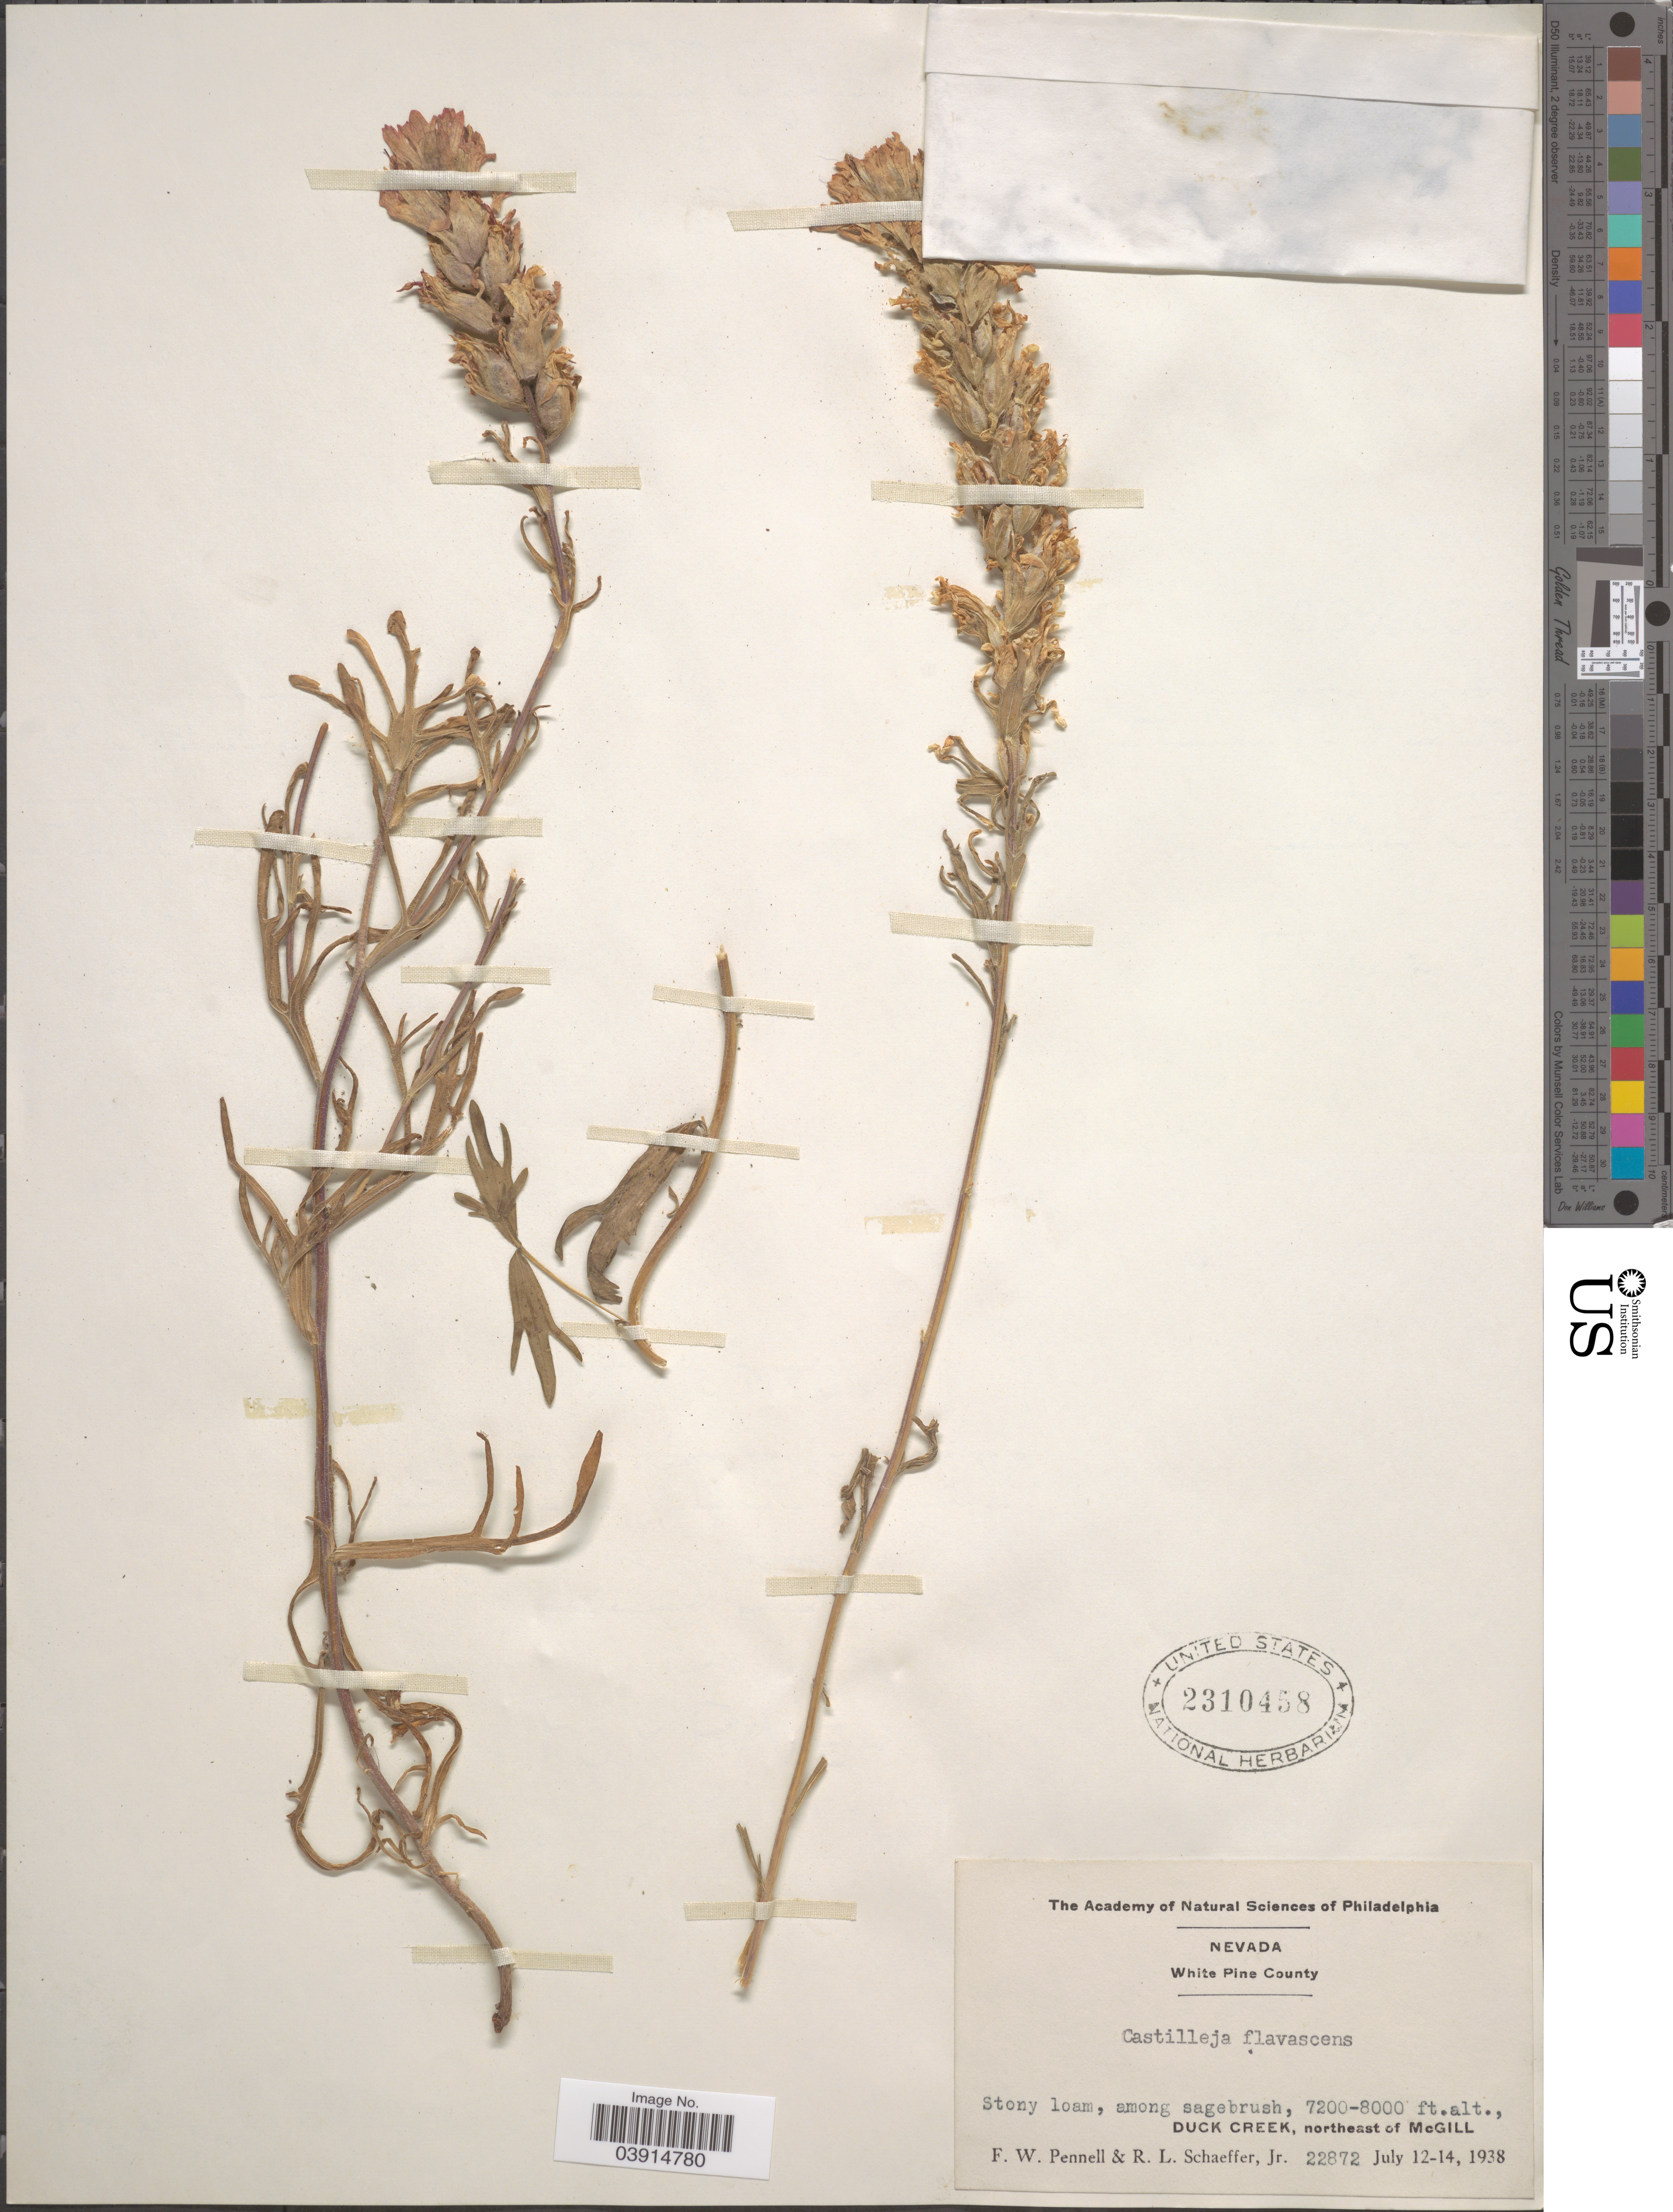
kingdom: Plantae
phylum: Tracheophyta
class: Magnoliopsida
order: Lamiales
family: Orobanchaceae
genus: Castilleja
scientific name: Castilleja sp.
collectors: F. W. Pennell & R. L. Schaeffer Jr.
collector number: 22872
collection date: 1938-07-12/1938-07-14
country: United States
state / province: Nevada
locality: White Pine County. Stony loam, among sagebrush, Duck Creek, northeast of McGill.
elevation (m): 2195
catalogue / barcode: US 2310458